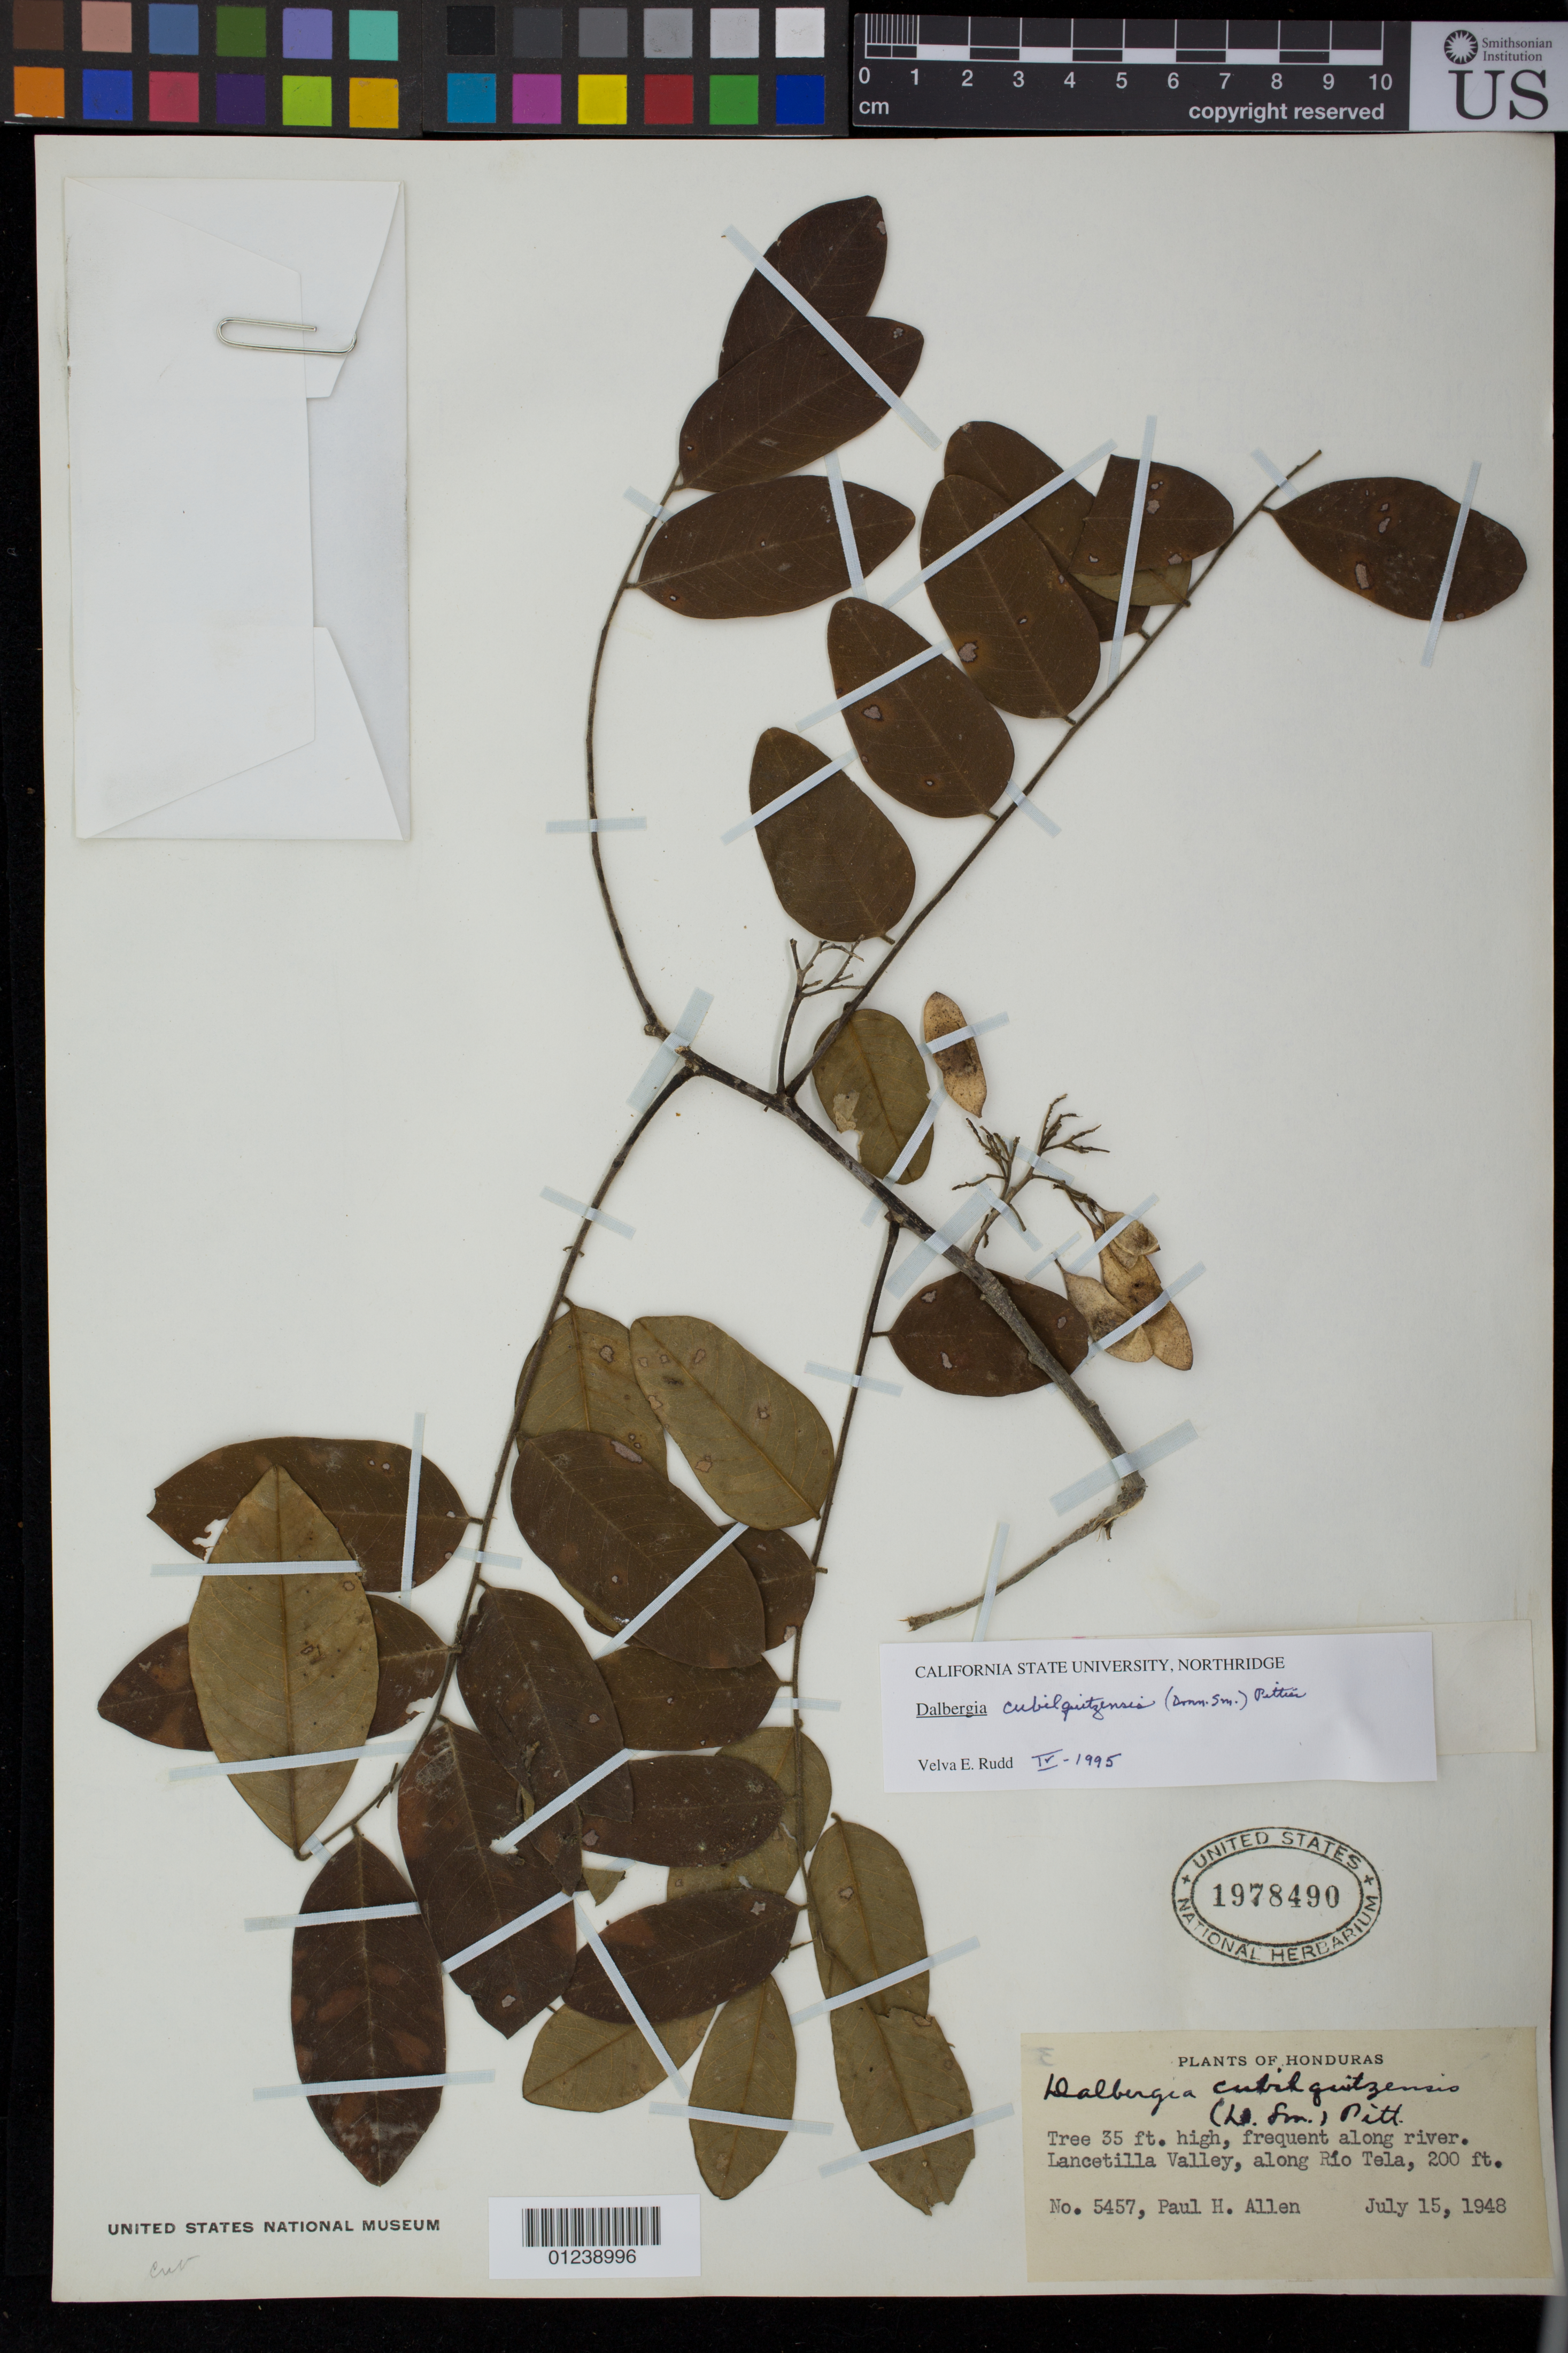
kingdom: Plantae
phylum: Tracheophyta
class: Magnoliopsida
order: Fabales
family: Fabaceae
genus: Dalbergia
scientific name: Dalbergia cubilquitzensis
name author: (Donn. Sm.) Pittier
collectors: P. H. Allen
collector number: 5457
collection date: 1948-07-15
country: Honduras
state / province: Atlántida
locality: Lancetilla Valley, along Rio Tela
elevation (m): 61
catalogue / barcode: US 1978490